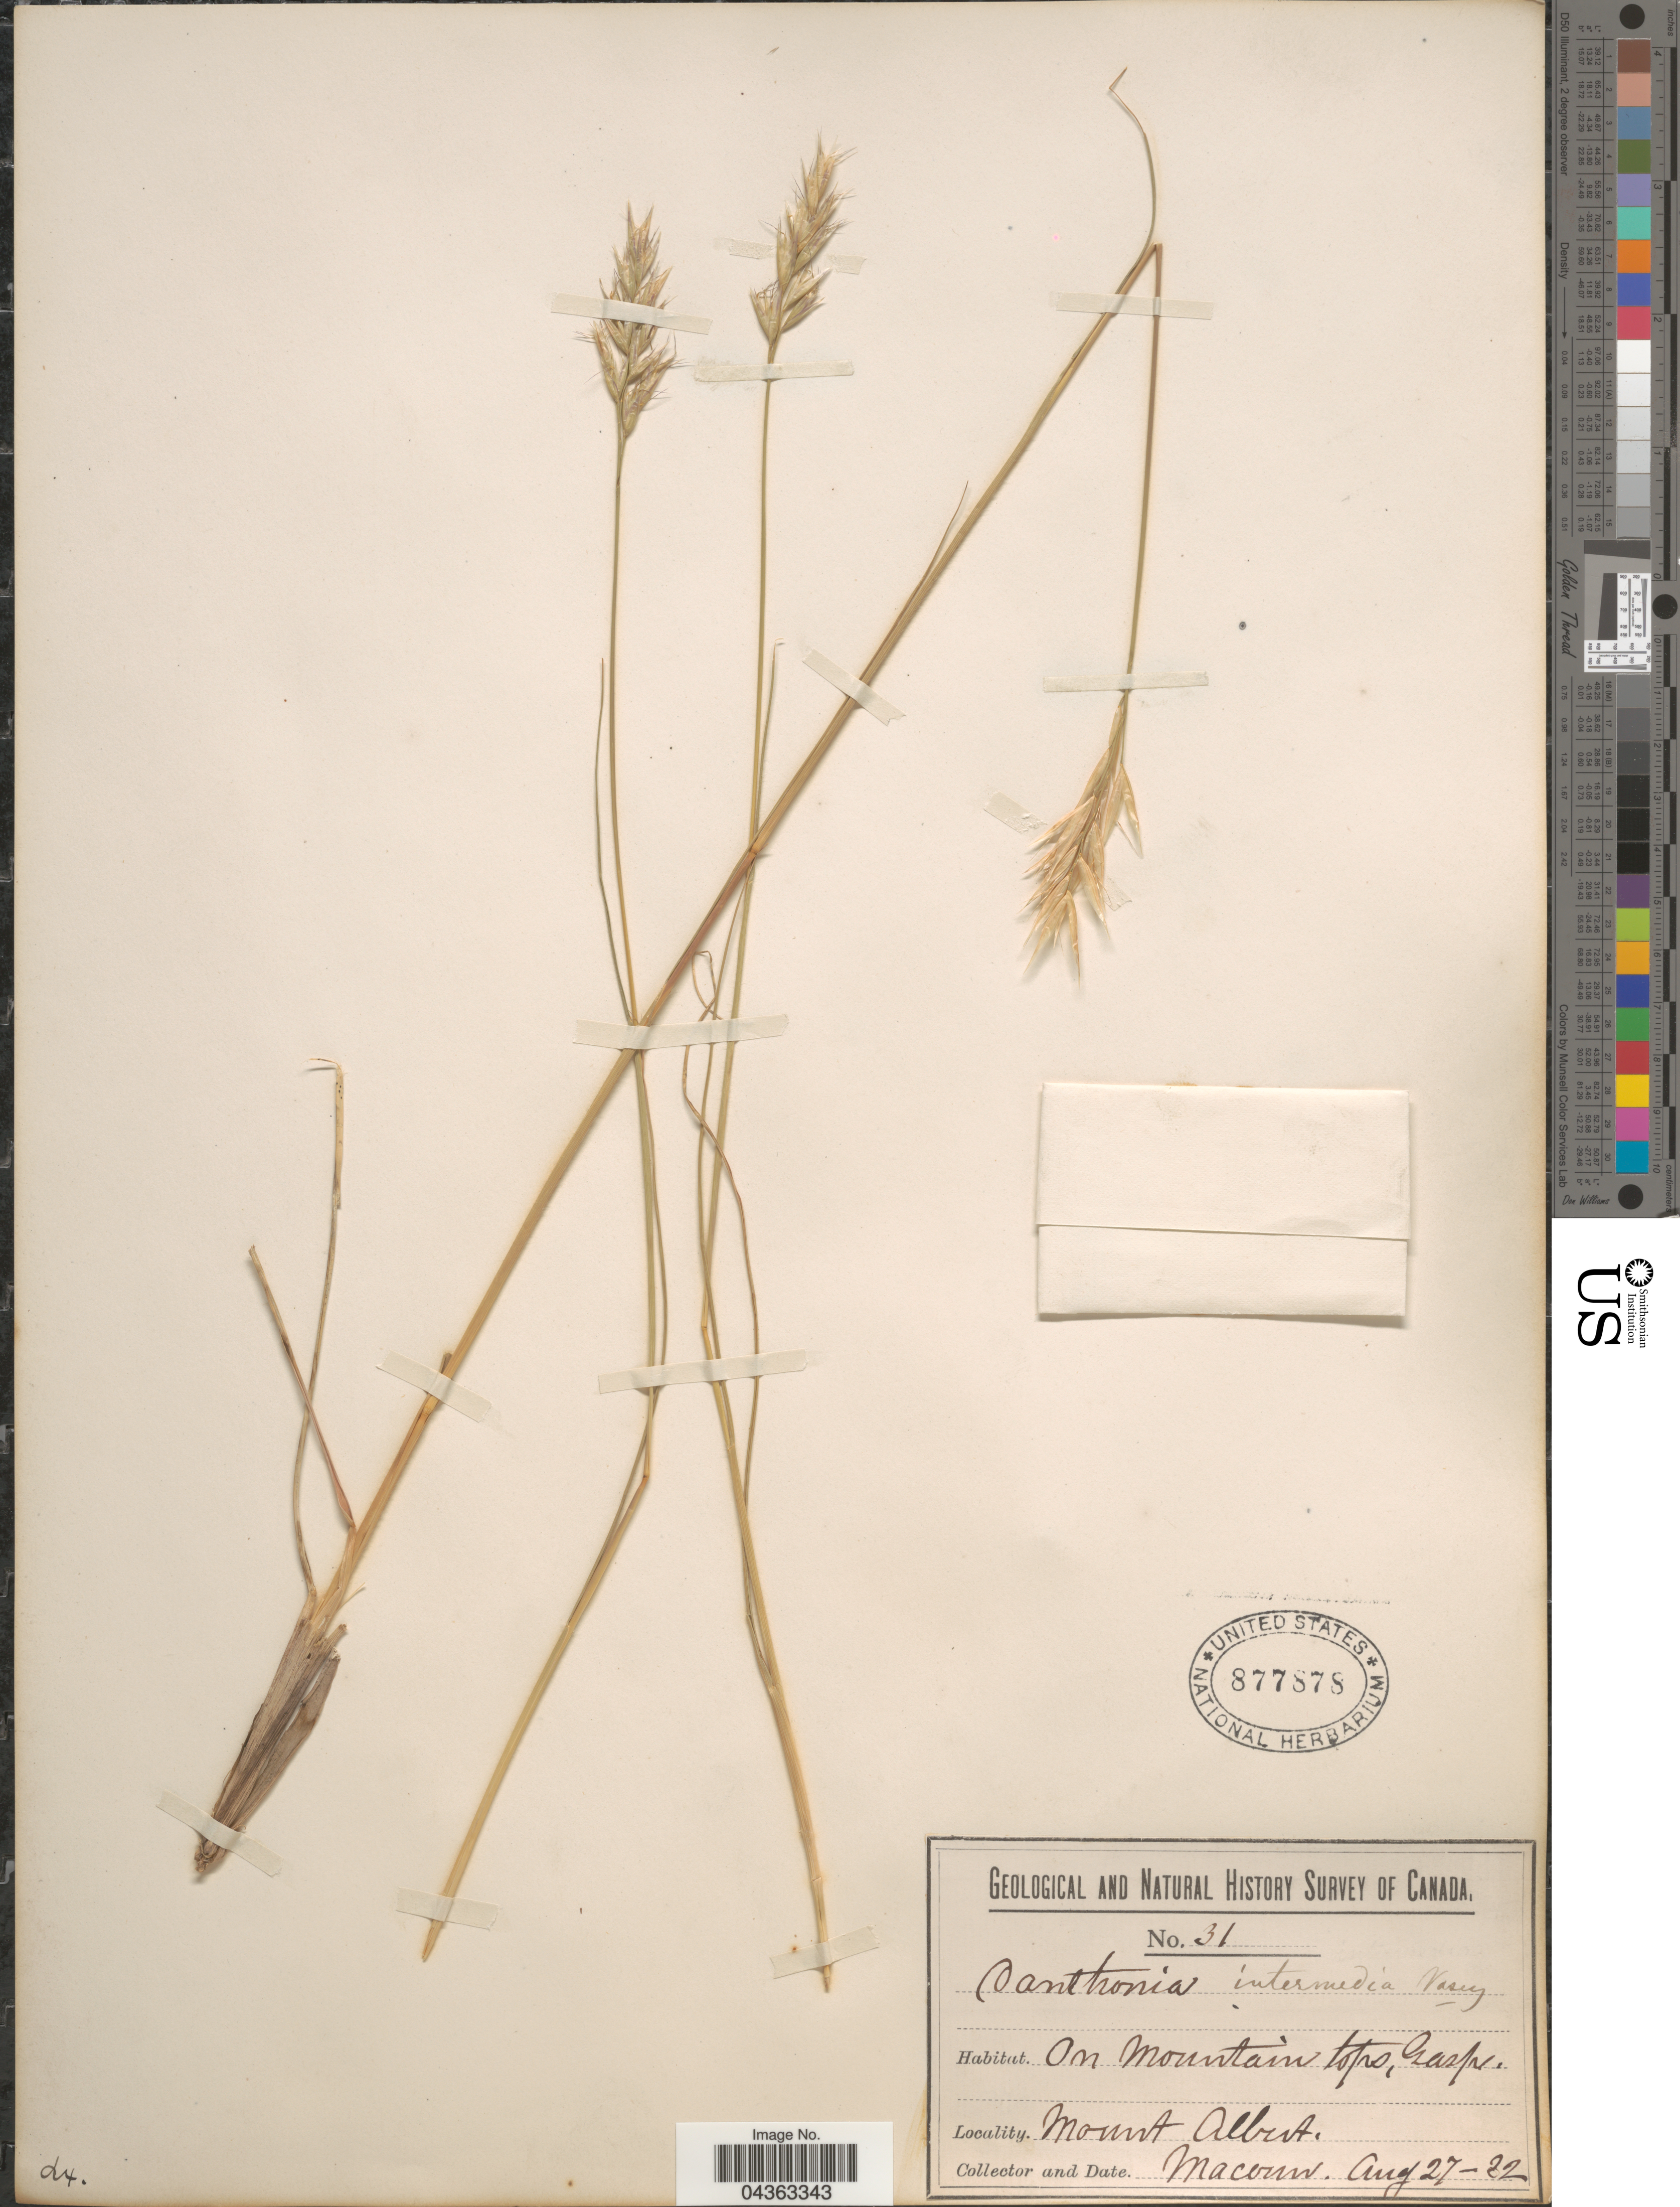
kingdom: Plantae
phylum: Tracheophyta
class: Liliopsida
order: Poales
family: Poaceae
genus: Danthonia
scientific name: Danthonia intermedia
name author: Vasey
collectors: -- Macoun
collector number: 31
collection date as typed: Transcribed d/m/y: 27/8/32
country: Canada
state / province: Quebec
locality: Geological and Natural History Survey of Canada. On Mountain tops, Gasp. Mount Albert.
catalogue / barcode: US 877878